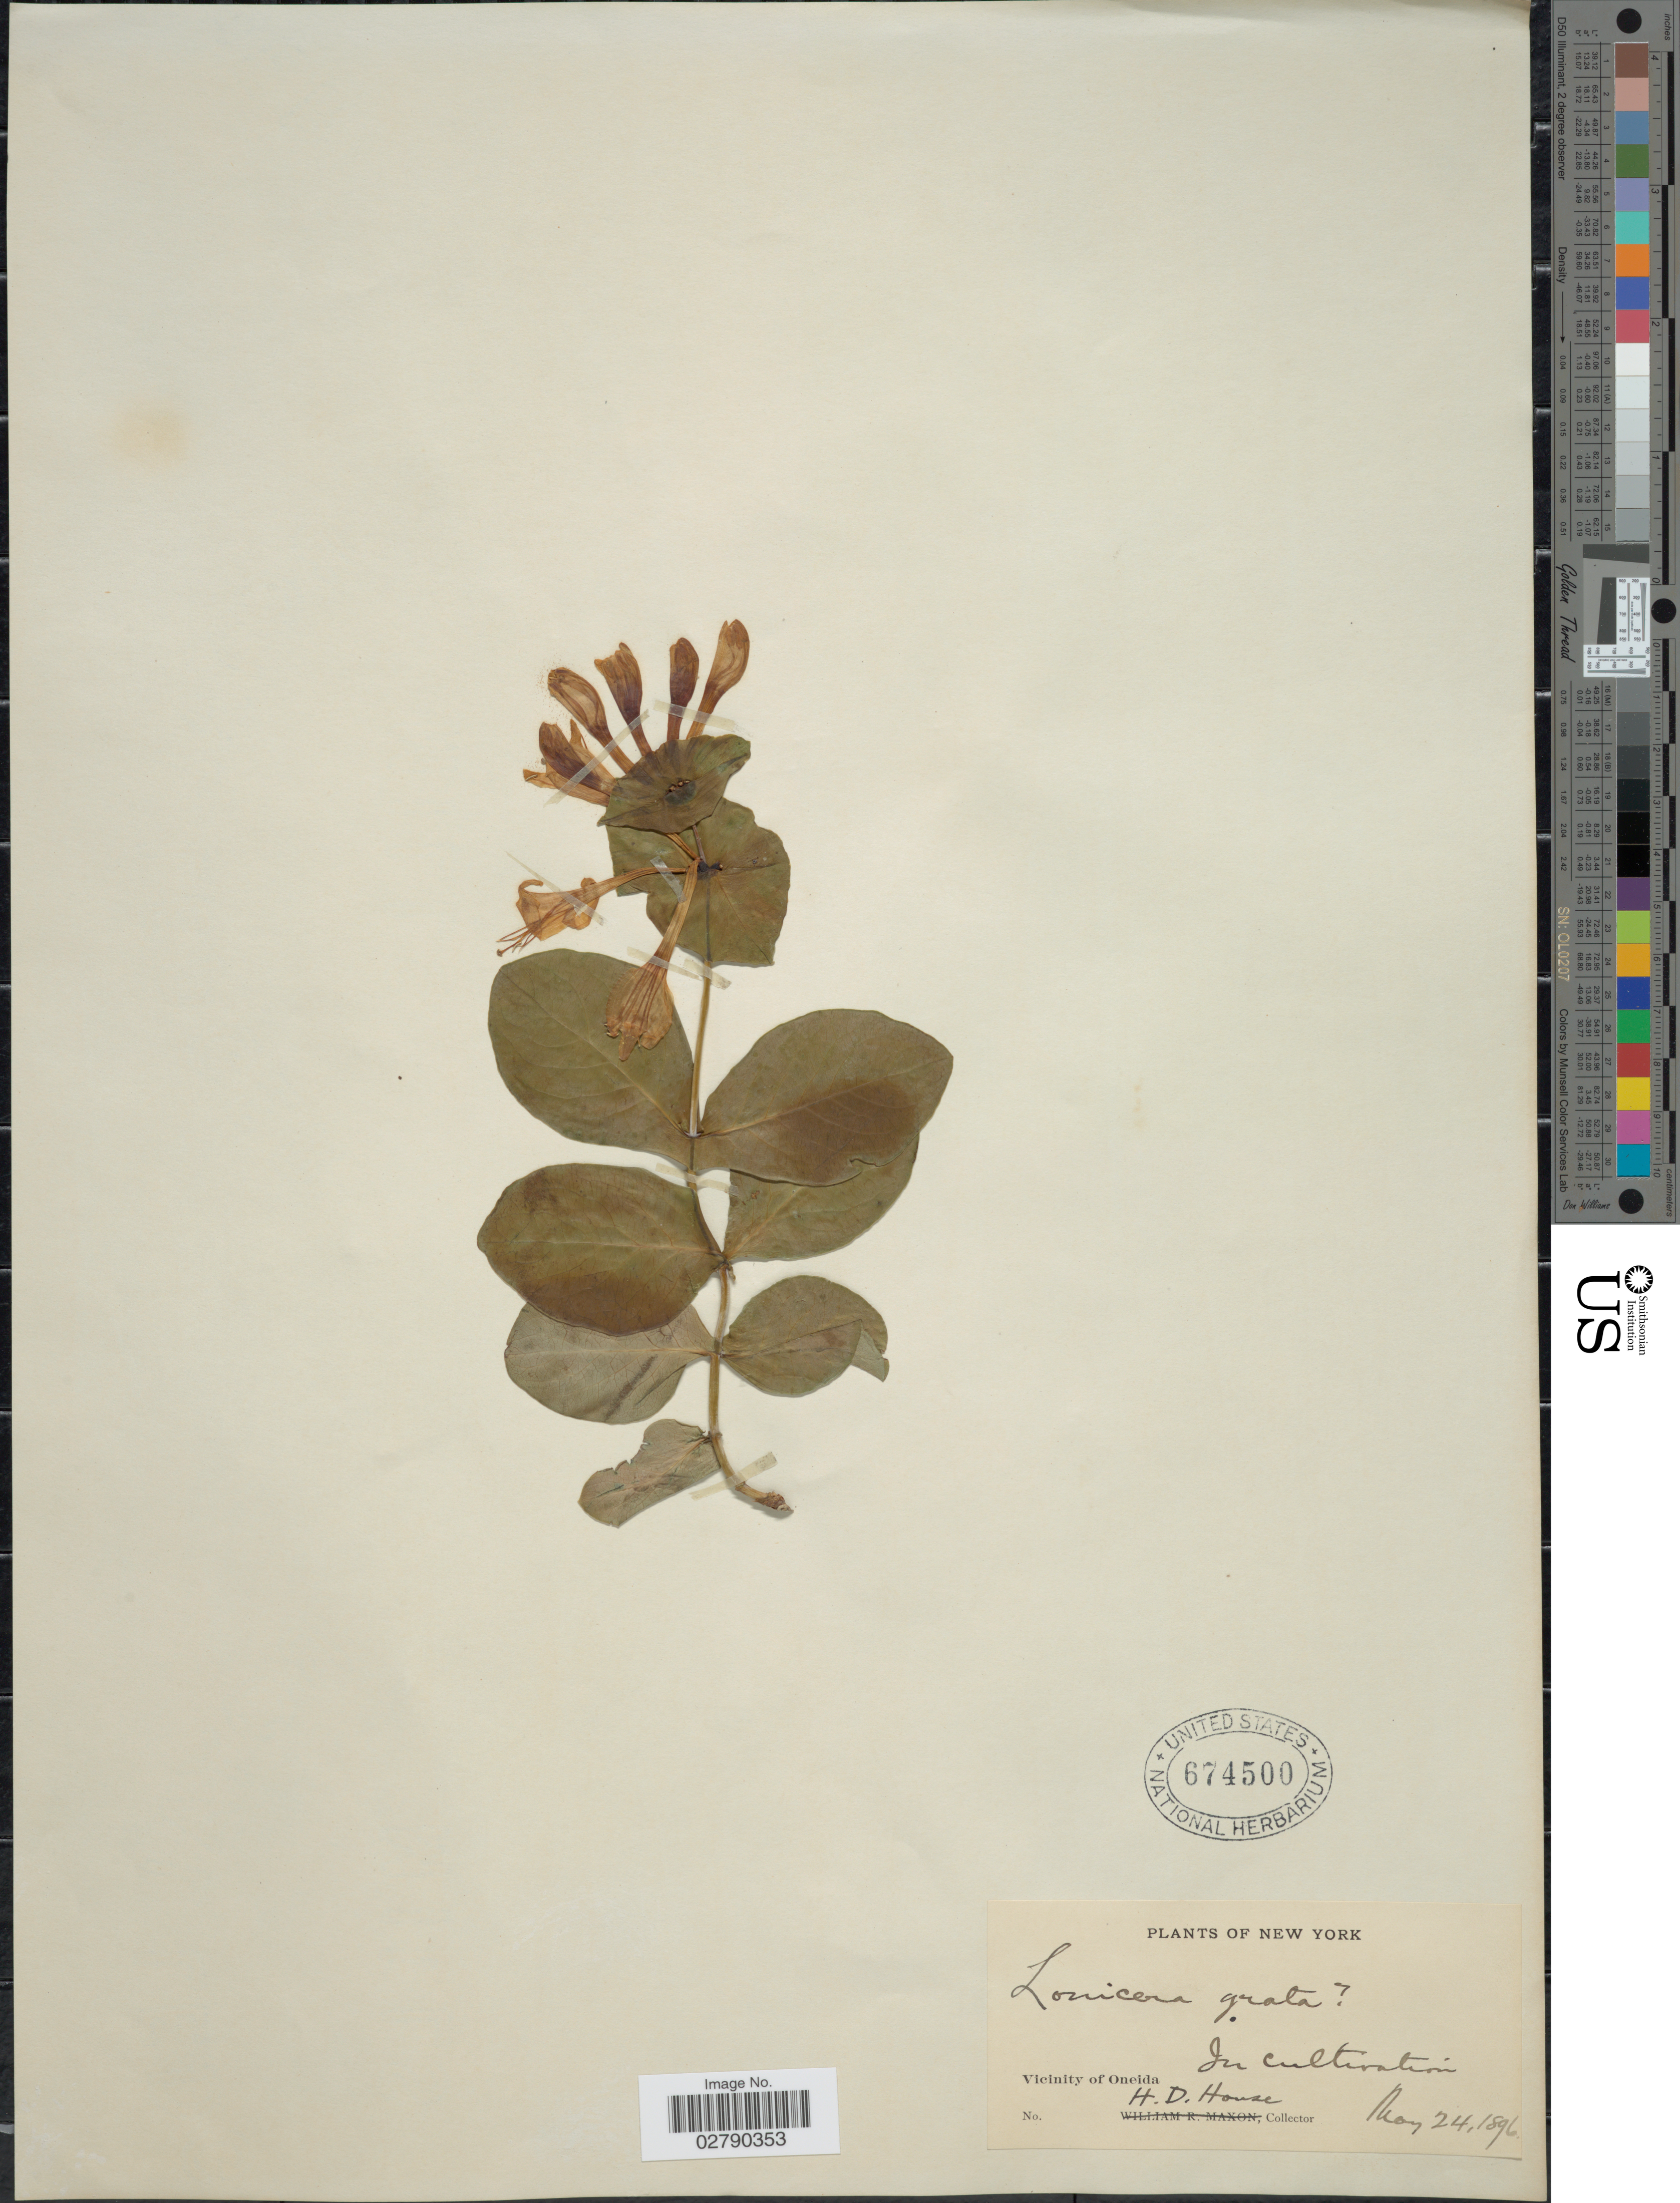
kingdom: Plantae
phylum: Tracheophyta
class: Magnoliopsida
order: Dipsacales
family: Caprifoliaceae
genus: Lonicera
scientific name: Lonicera grata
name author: Aiton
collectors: H. D. House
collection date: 1896-05-24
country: United States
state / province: New York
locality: Vicinity of Oneida. In cultivation.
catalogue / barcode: US 674500